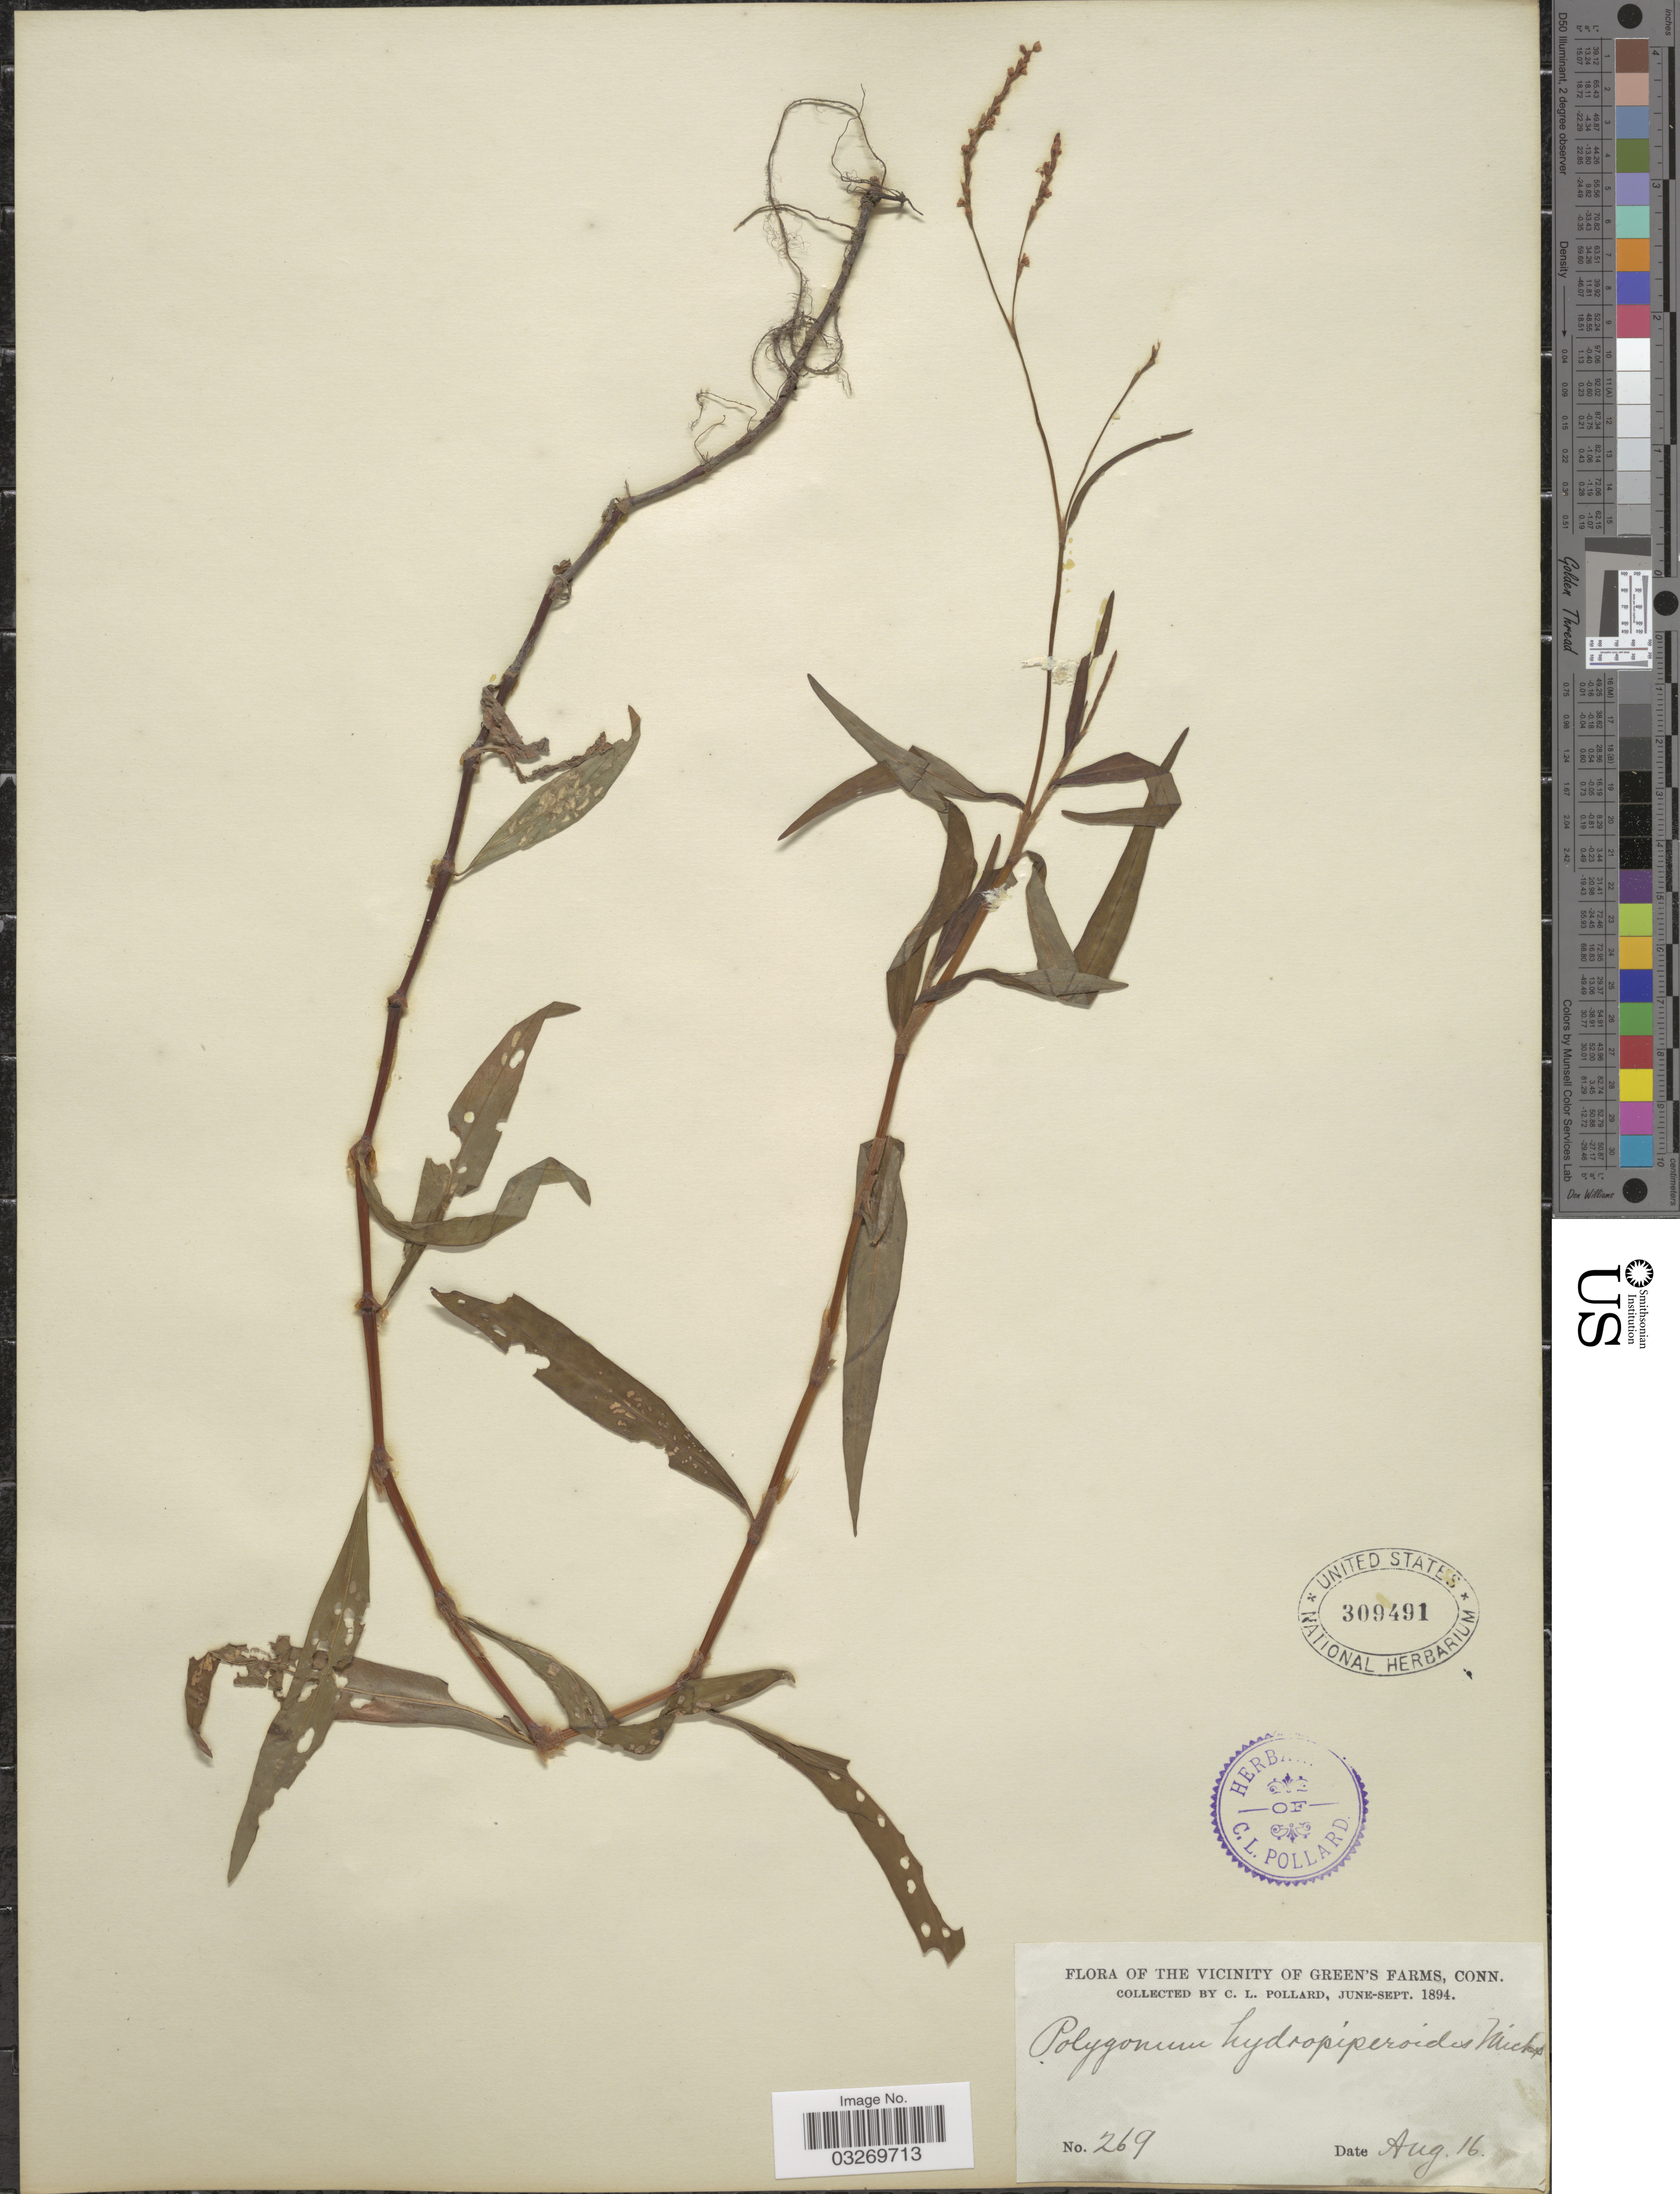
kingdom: Plantae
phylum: Tracheophyta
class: Magnoliopsida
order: Caryophyllales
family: Polygonaceae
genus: Persicaria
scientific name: Persicaria hydropiperoides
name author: (Michx.) Small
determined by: Atha, D. E.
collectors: C. L. Pollard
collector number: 269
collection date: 1894-08-16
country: United States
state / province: Connecticut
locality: Vicinity of Green's Farms.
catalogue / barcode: US 309491